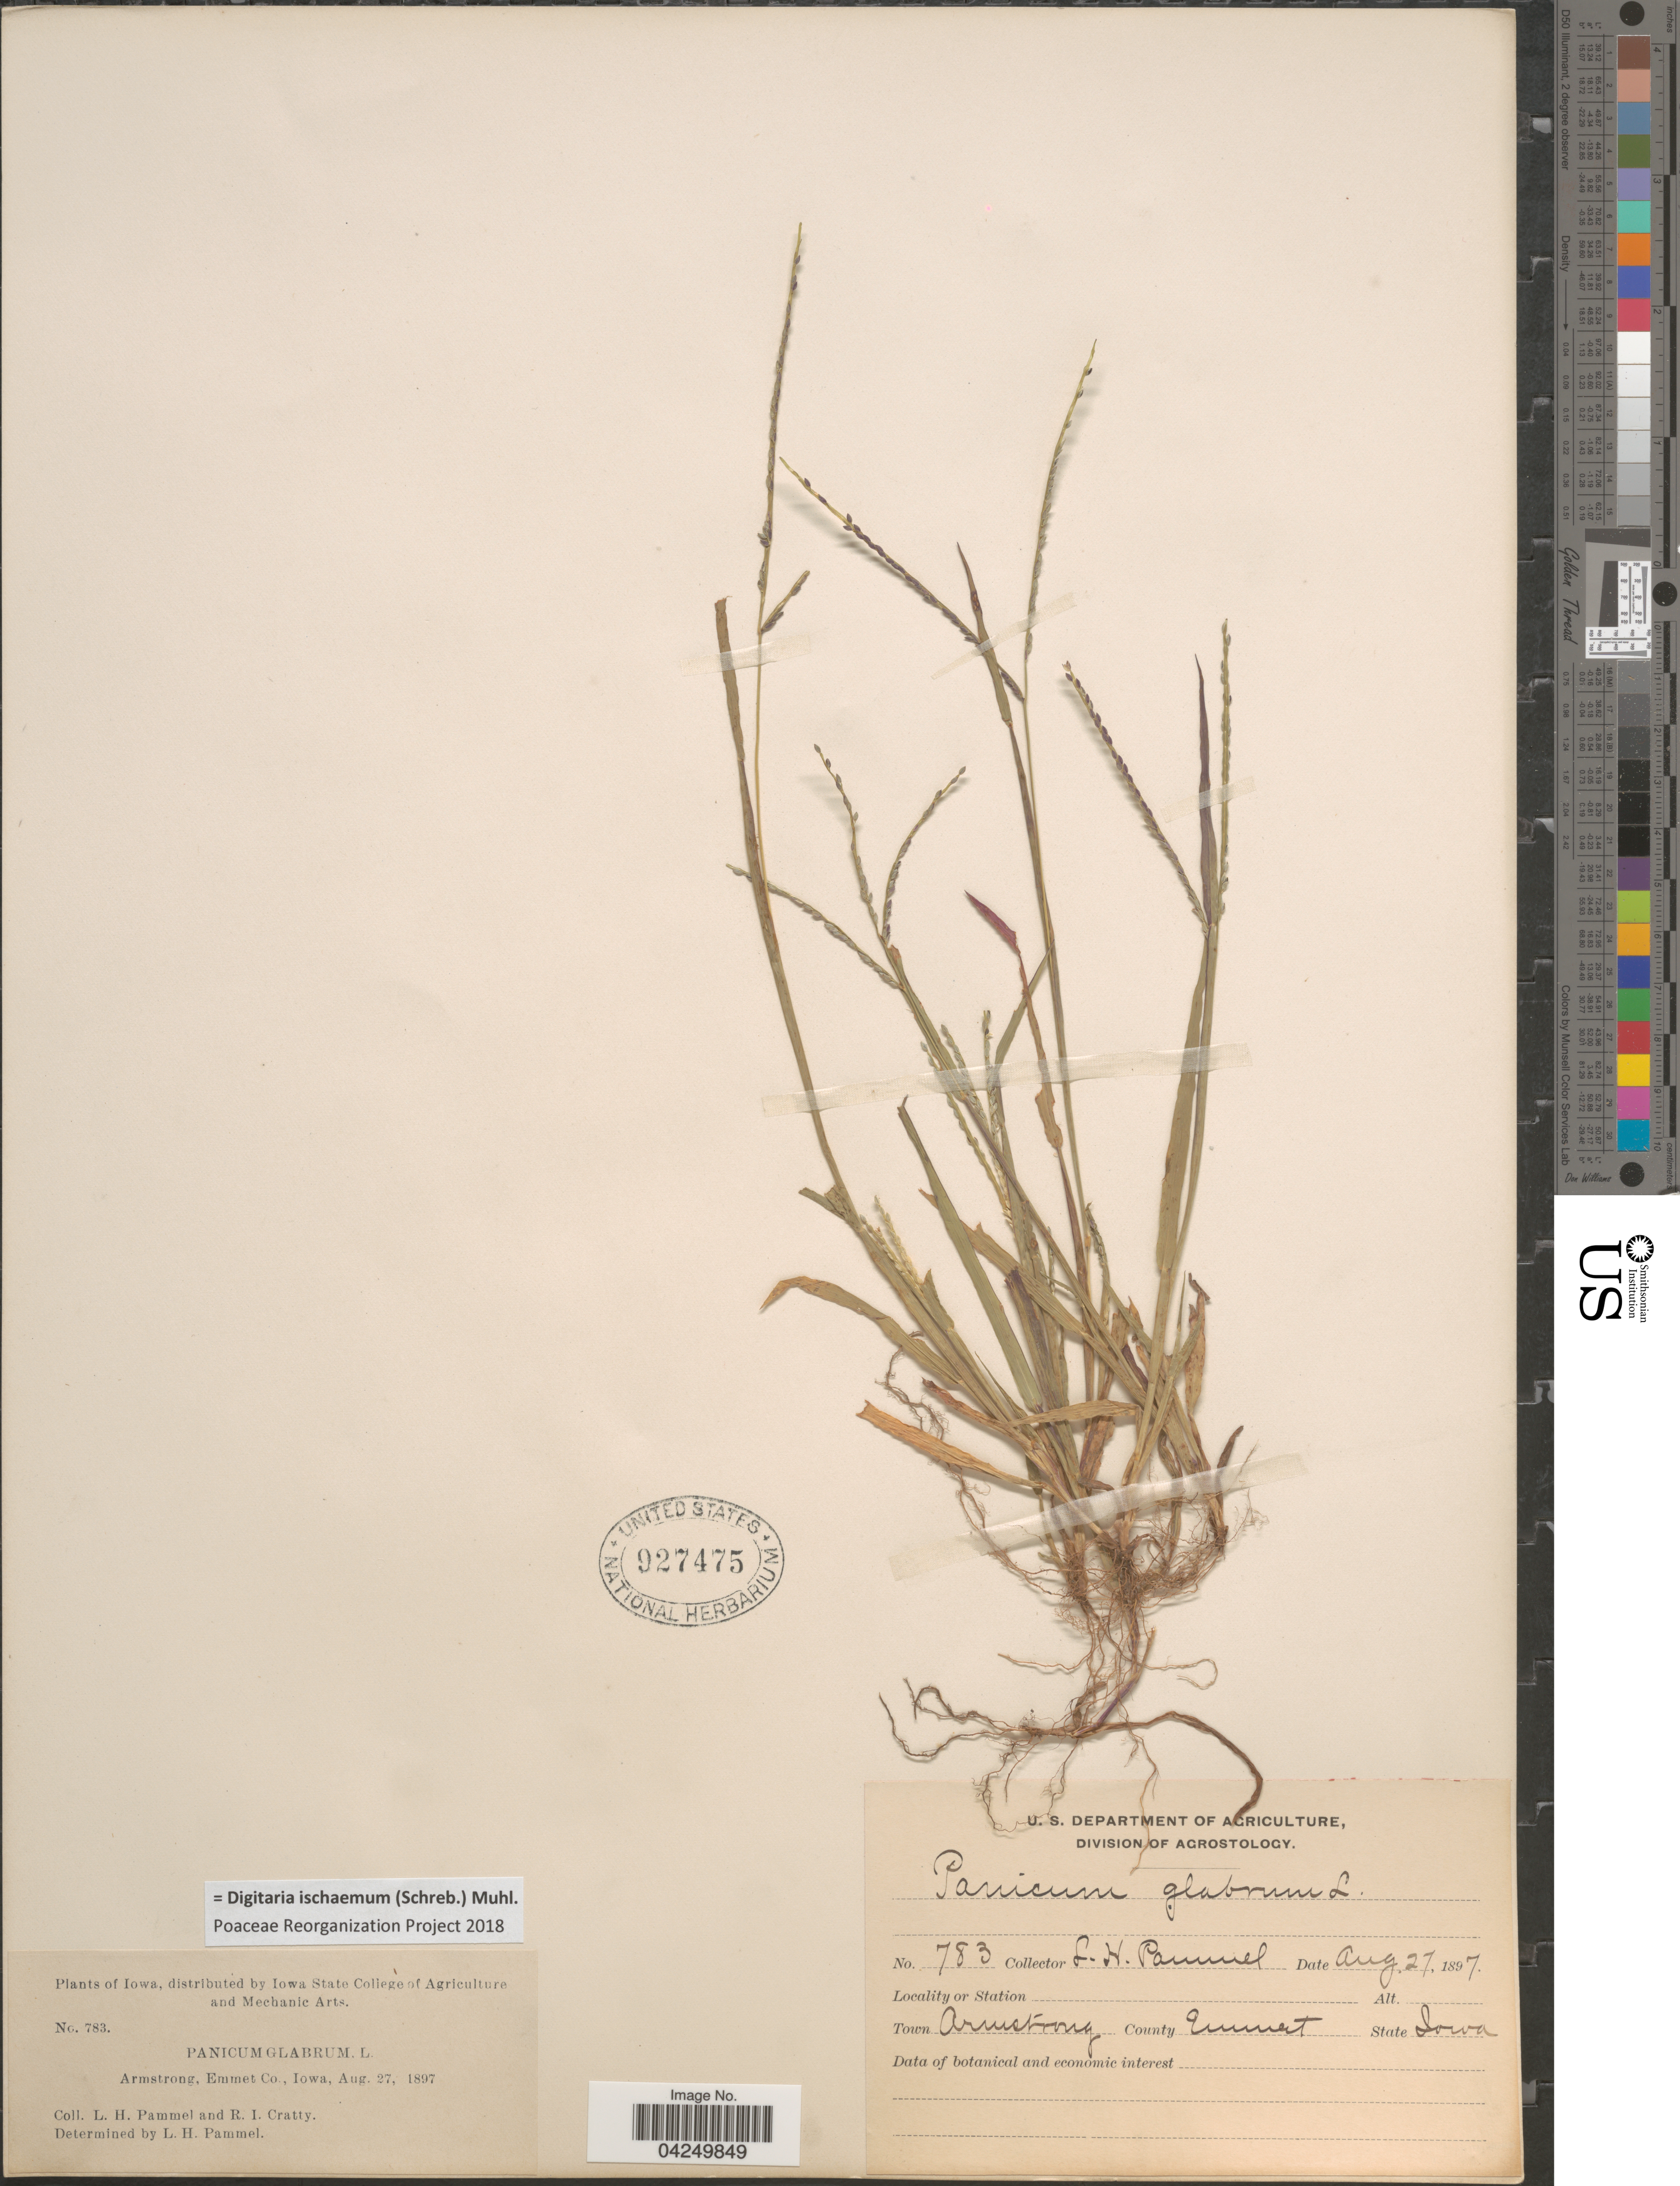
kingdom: Plantae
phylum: Tracheophyta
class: Liliopsida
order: Poales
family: Poaceae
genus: Digitaria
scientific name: Digitaria ischaemum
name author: (Schreber) Schreber ex Muhl.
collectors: L. Pammel & R. Cratty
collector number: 783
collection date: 1897-08-27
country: United States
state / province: Iowa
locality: Armstrong, Emmet Co.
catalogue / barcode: US 927475